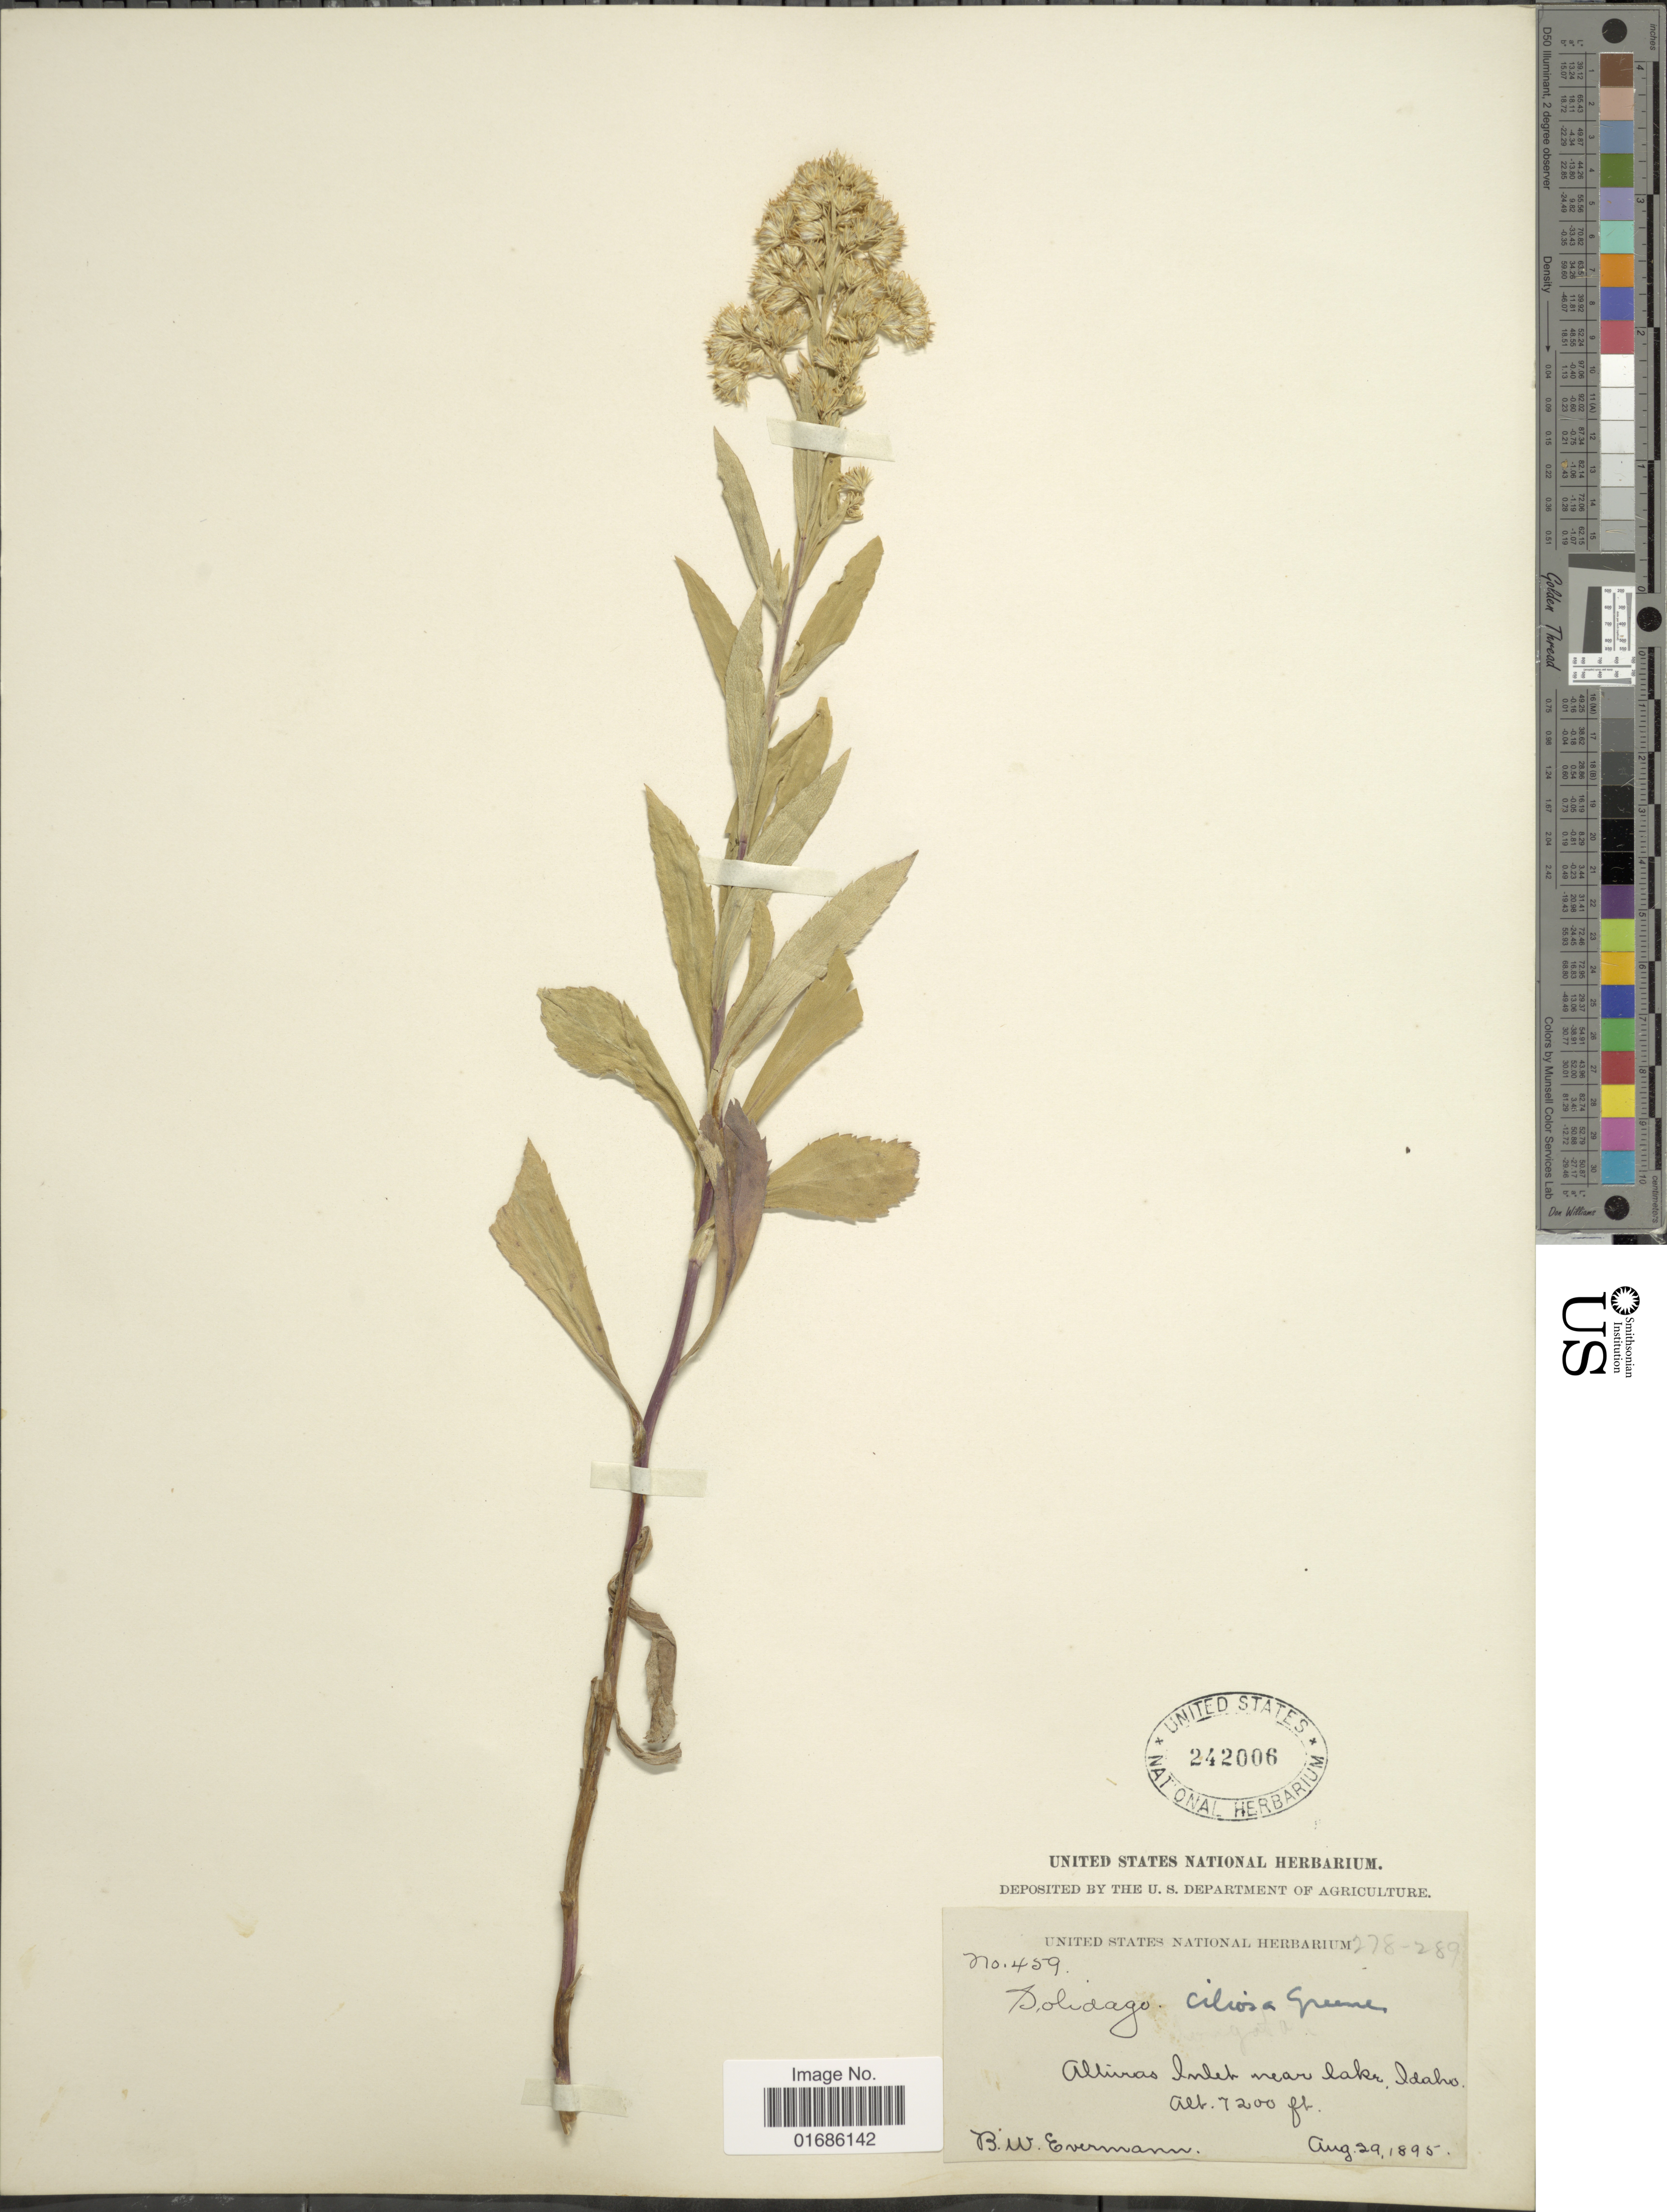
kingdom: Plantae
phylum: Tracheophyta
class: Magnoliopsida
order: Asterales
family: Asteraceae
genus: Solidago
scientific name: Solidago ciliosa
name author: Greene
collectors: B. W. Evermann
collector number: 459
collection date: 1895-08-29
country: United States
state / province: Idaho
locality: Allivias Inlet near Lake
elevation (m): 2195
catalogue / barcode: US 242006